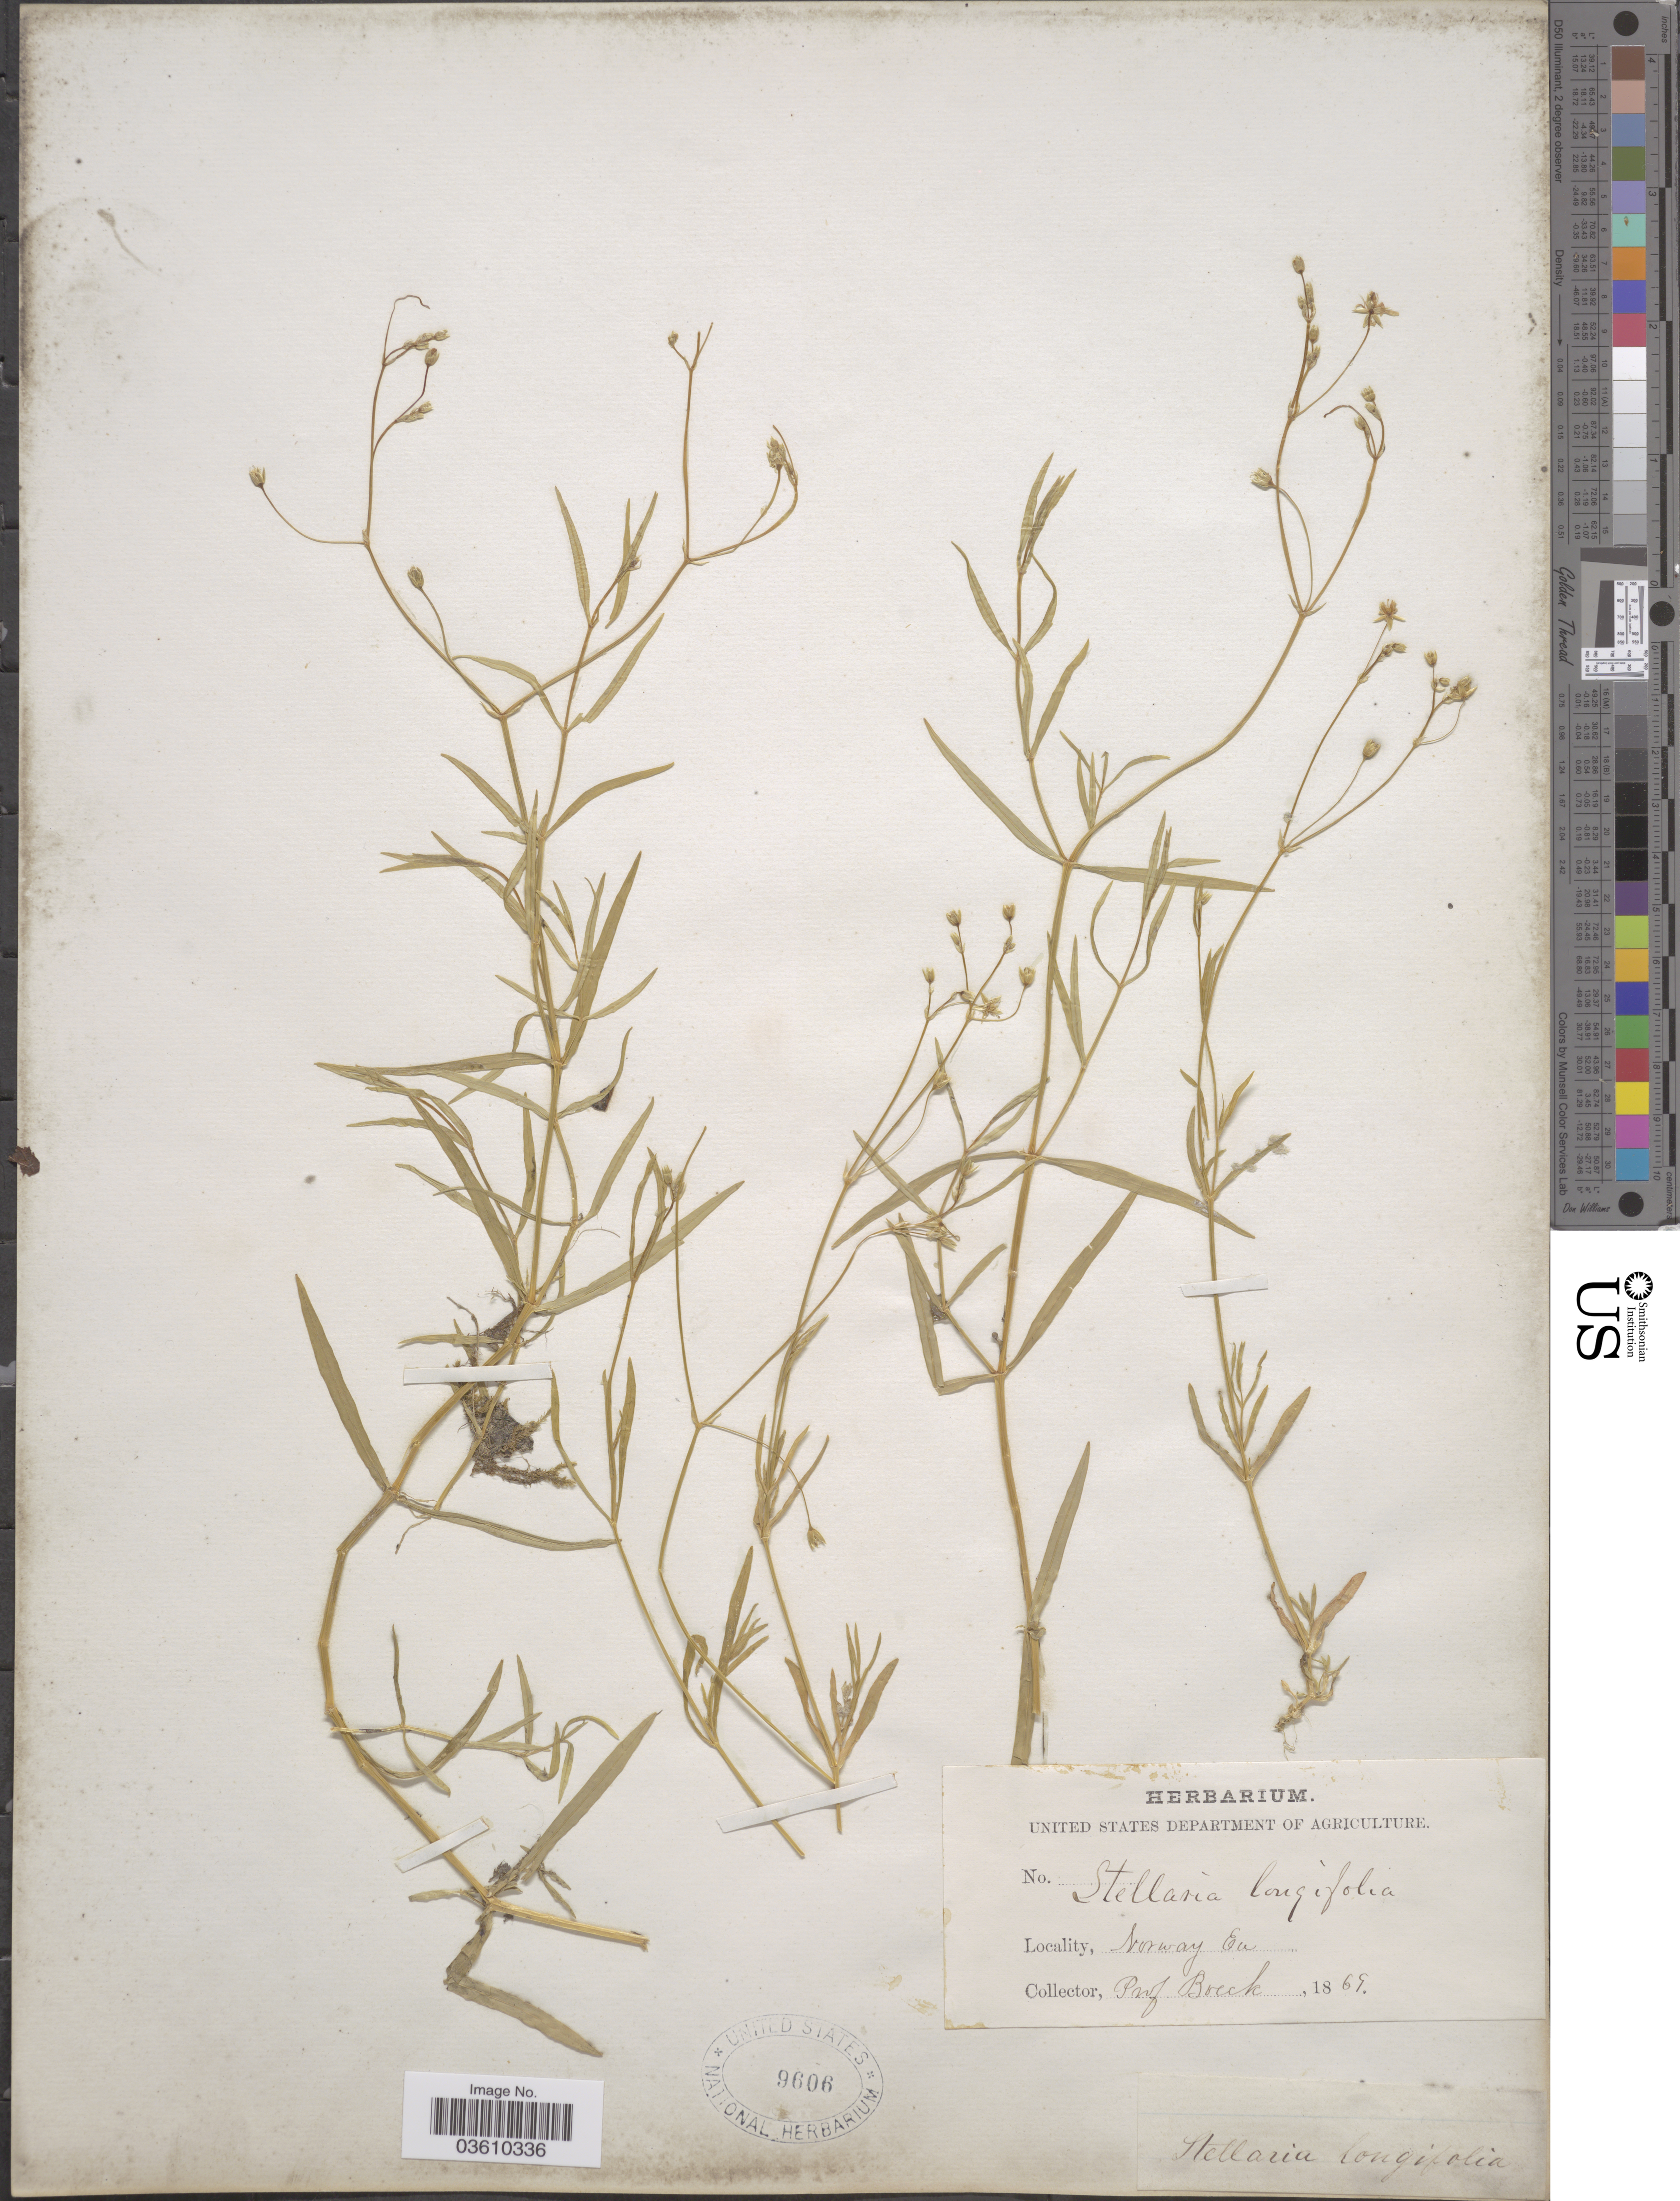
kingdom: Plantae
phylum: Tracheophyta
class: Magnoliopsida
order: Caryophyllales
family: Caryophyllaceae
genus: Stellaria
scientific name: Stellaria longifolia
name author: Muhl. ex Willd.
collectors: Prof. Boeck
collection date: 1869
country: Norway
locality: Norway Eu.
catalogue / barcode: US 9606